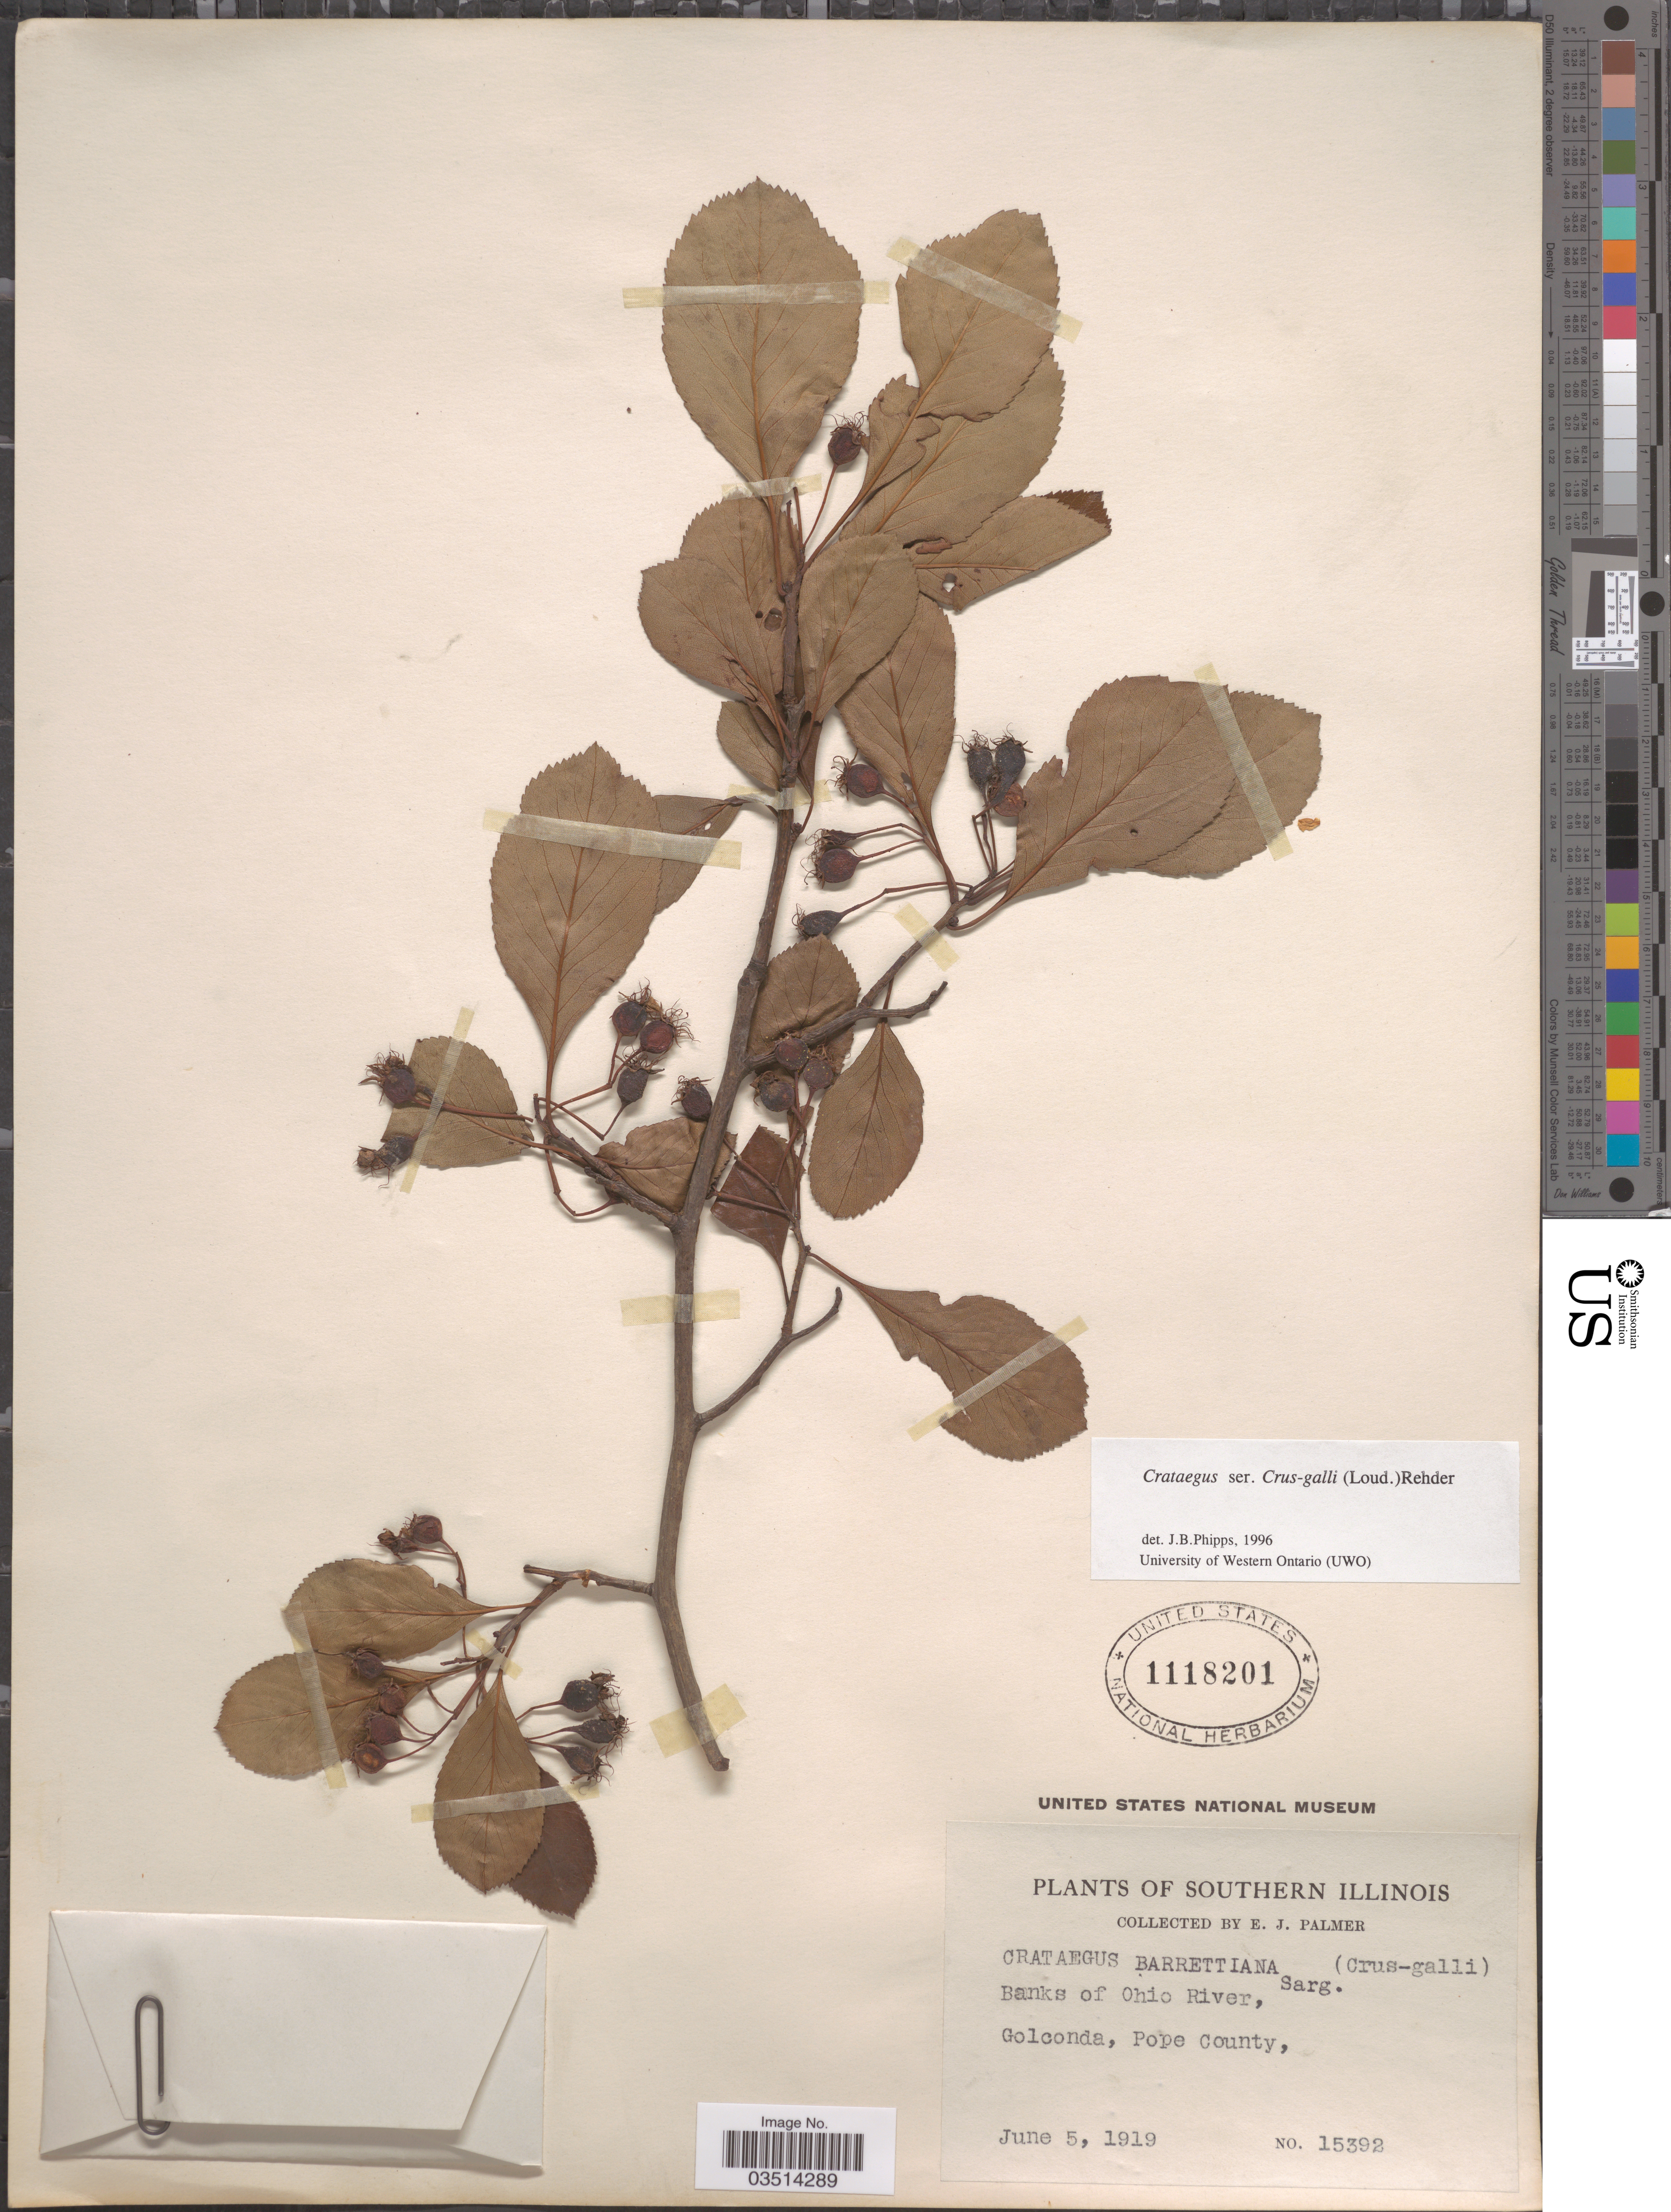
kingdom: Plantae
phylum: Tracheophyta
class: Magnoliopsida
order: Rosales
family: Rosaceae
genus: Crataegus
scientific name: Crataegus crus-galli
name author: L.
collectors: E. J. Palmer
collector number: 15392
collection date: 1919-06-05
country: United States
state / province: Illinois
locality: Southern Illinois. Banks of Ohio River, Golconda, Pope County.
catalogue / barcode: US 1118201